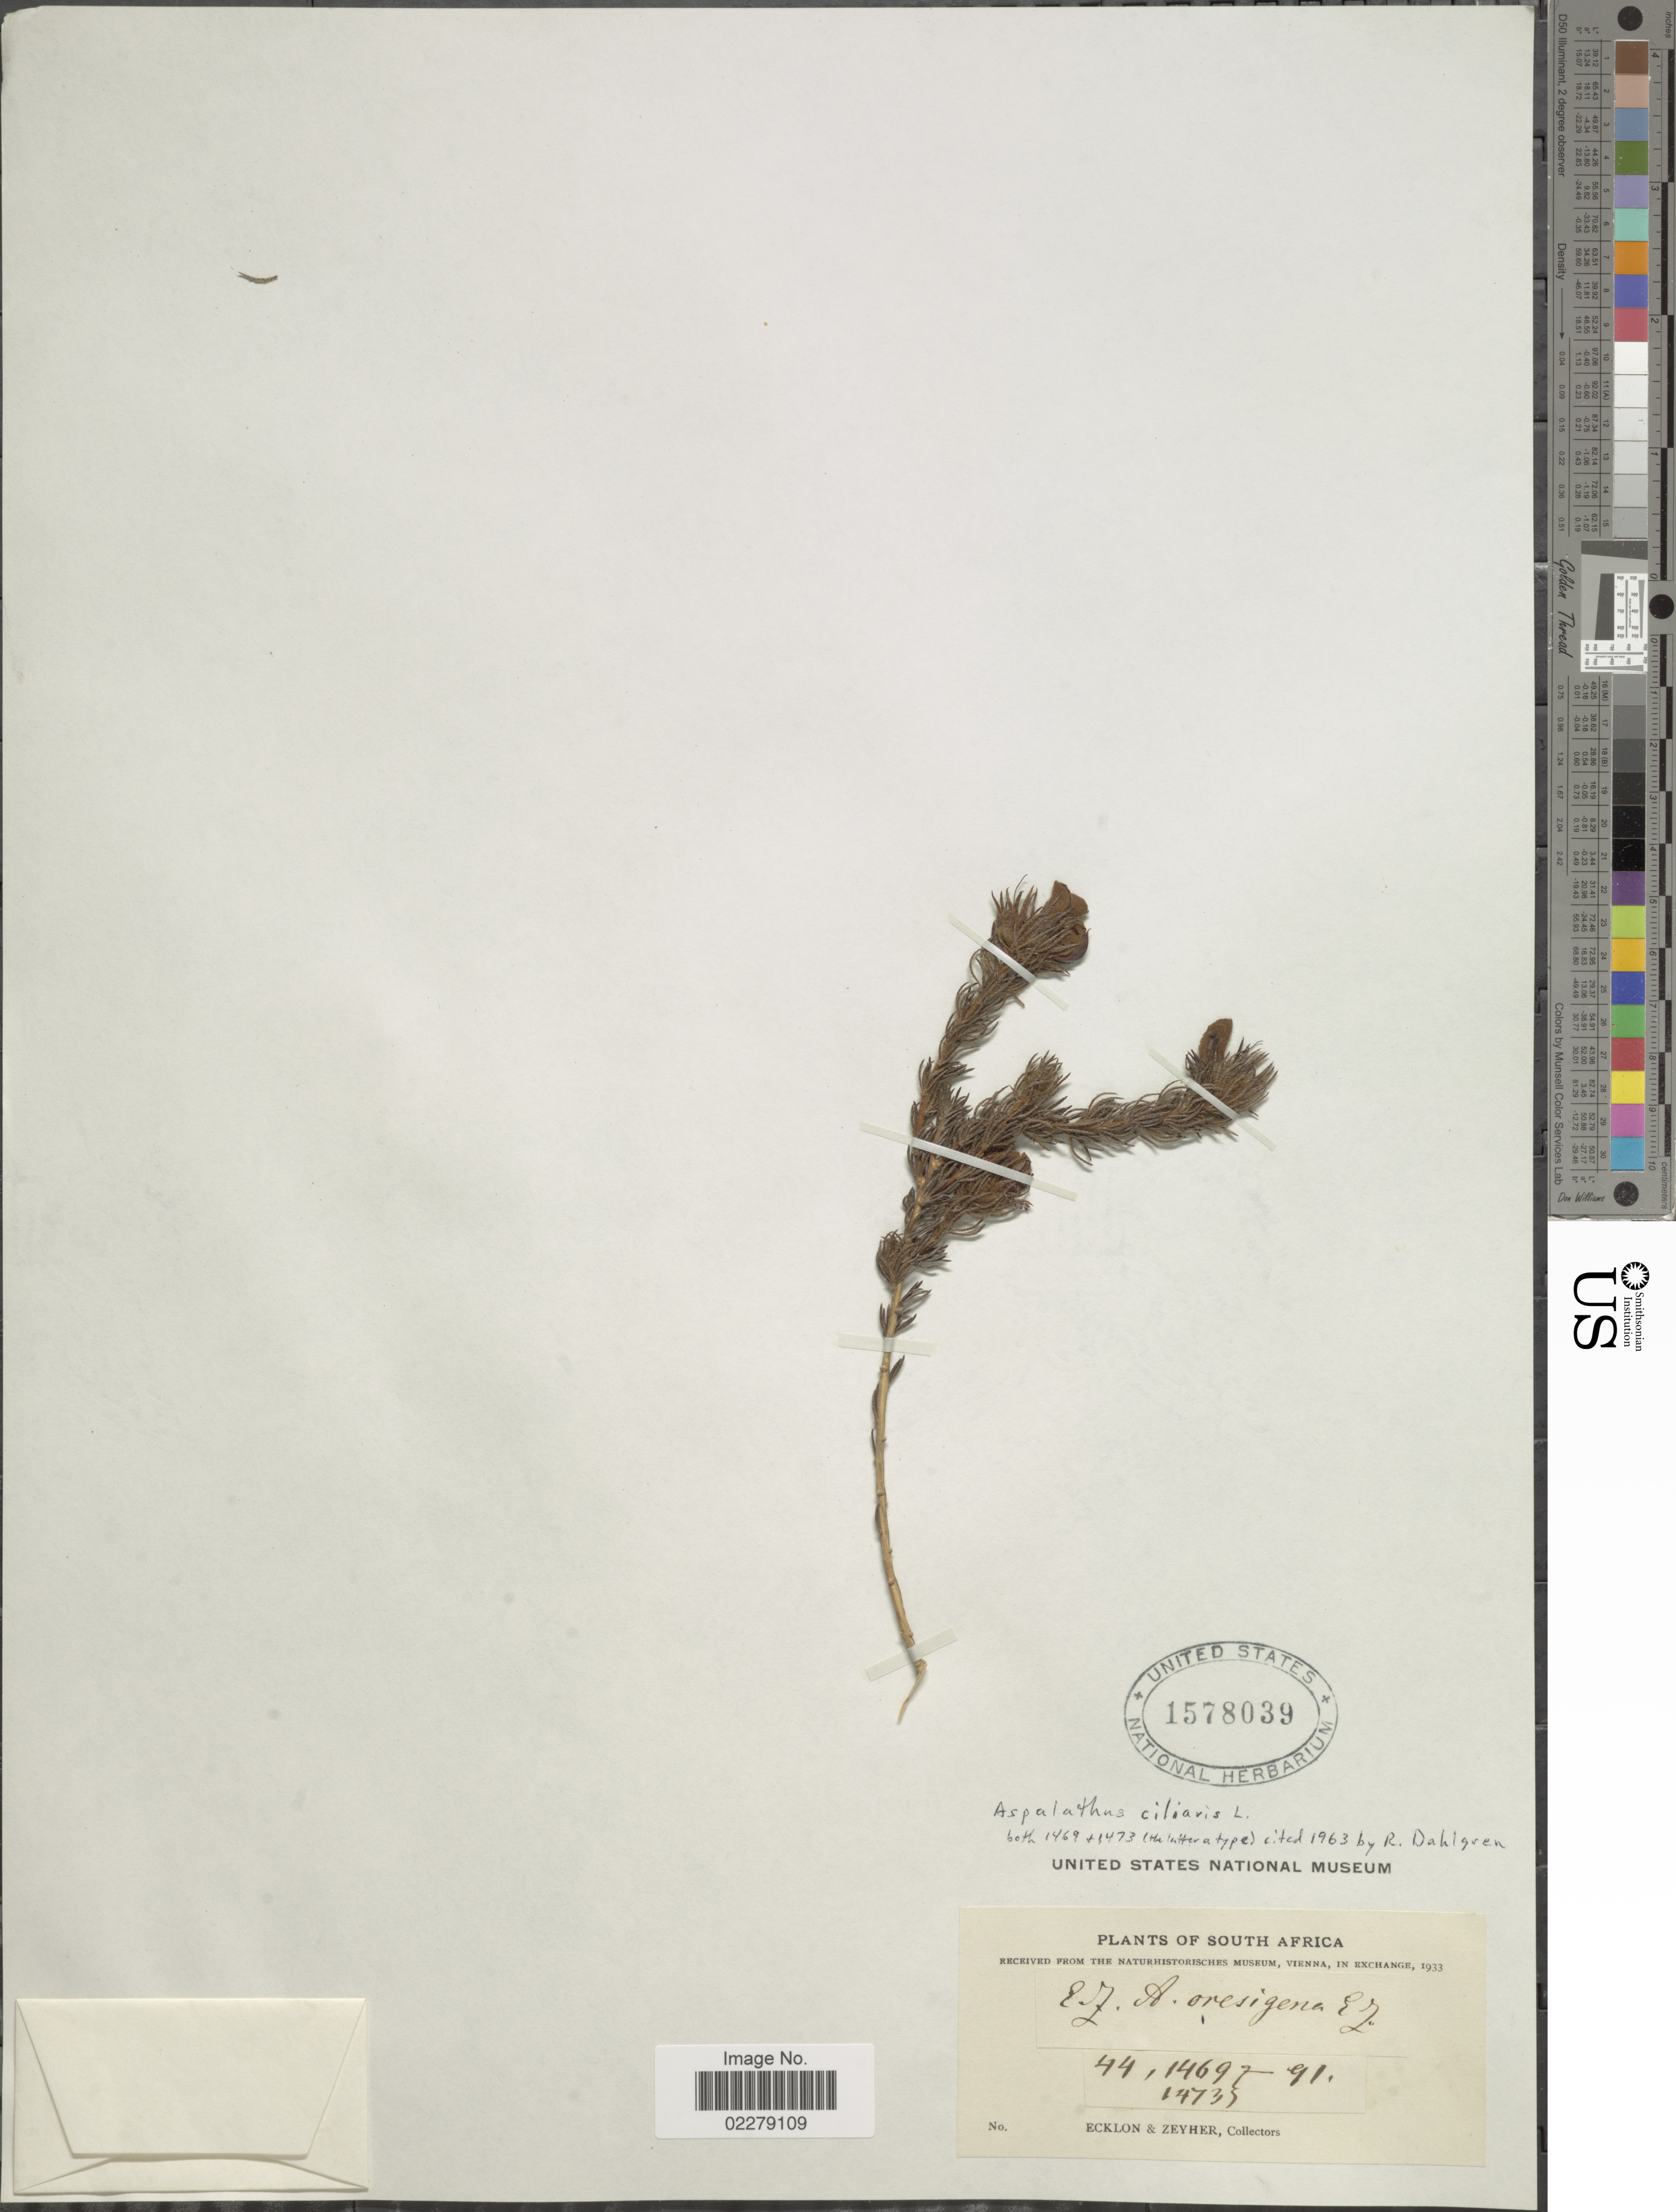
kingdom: Plantae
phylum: Tracheophyta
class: Magnoliopsida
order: Fabales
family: Fabaceae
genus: Aspalathus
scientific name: Aspalathus ciliaris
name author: L.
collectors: -. Ecklon & -. Zeyher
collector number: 44/14697/91/14735?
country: South Africa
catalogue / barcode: US 1578039